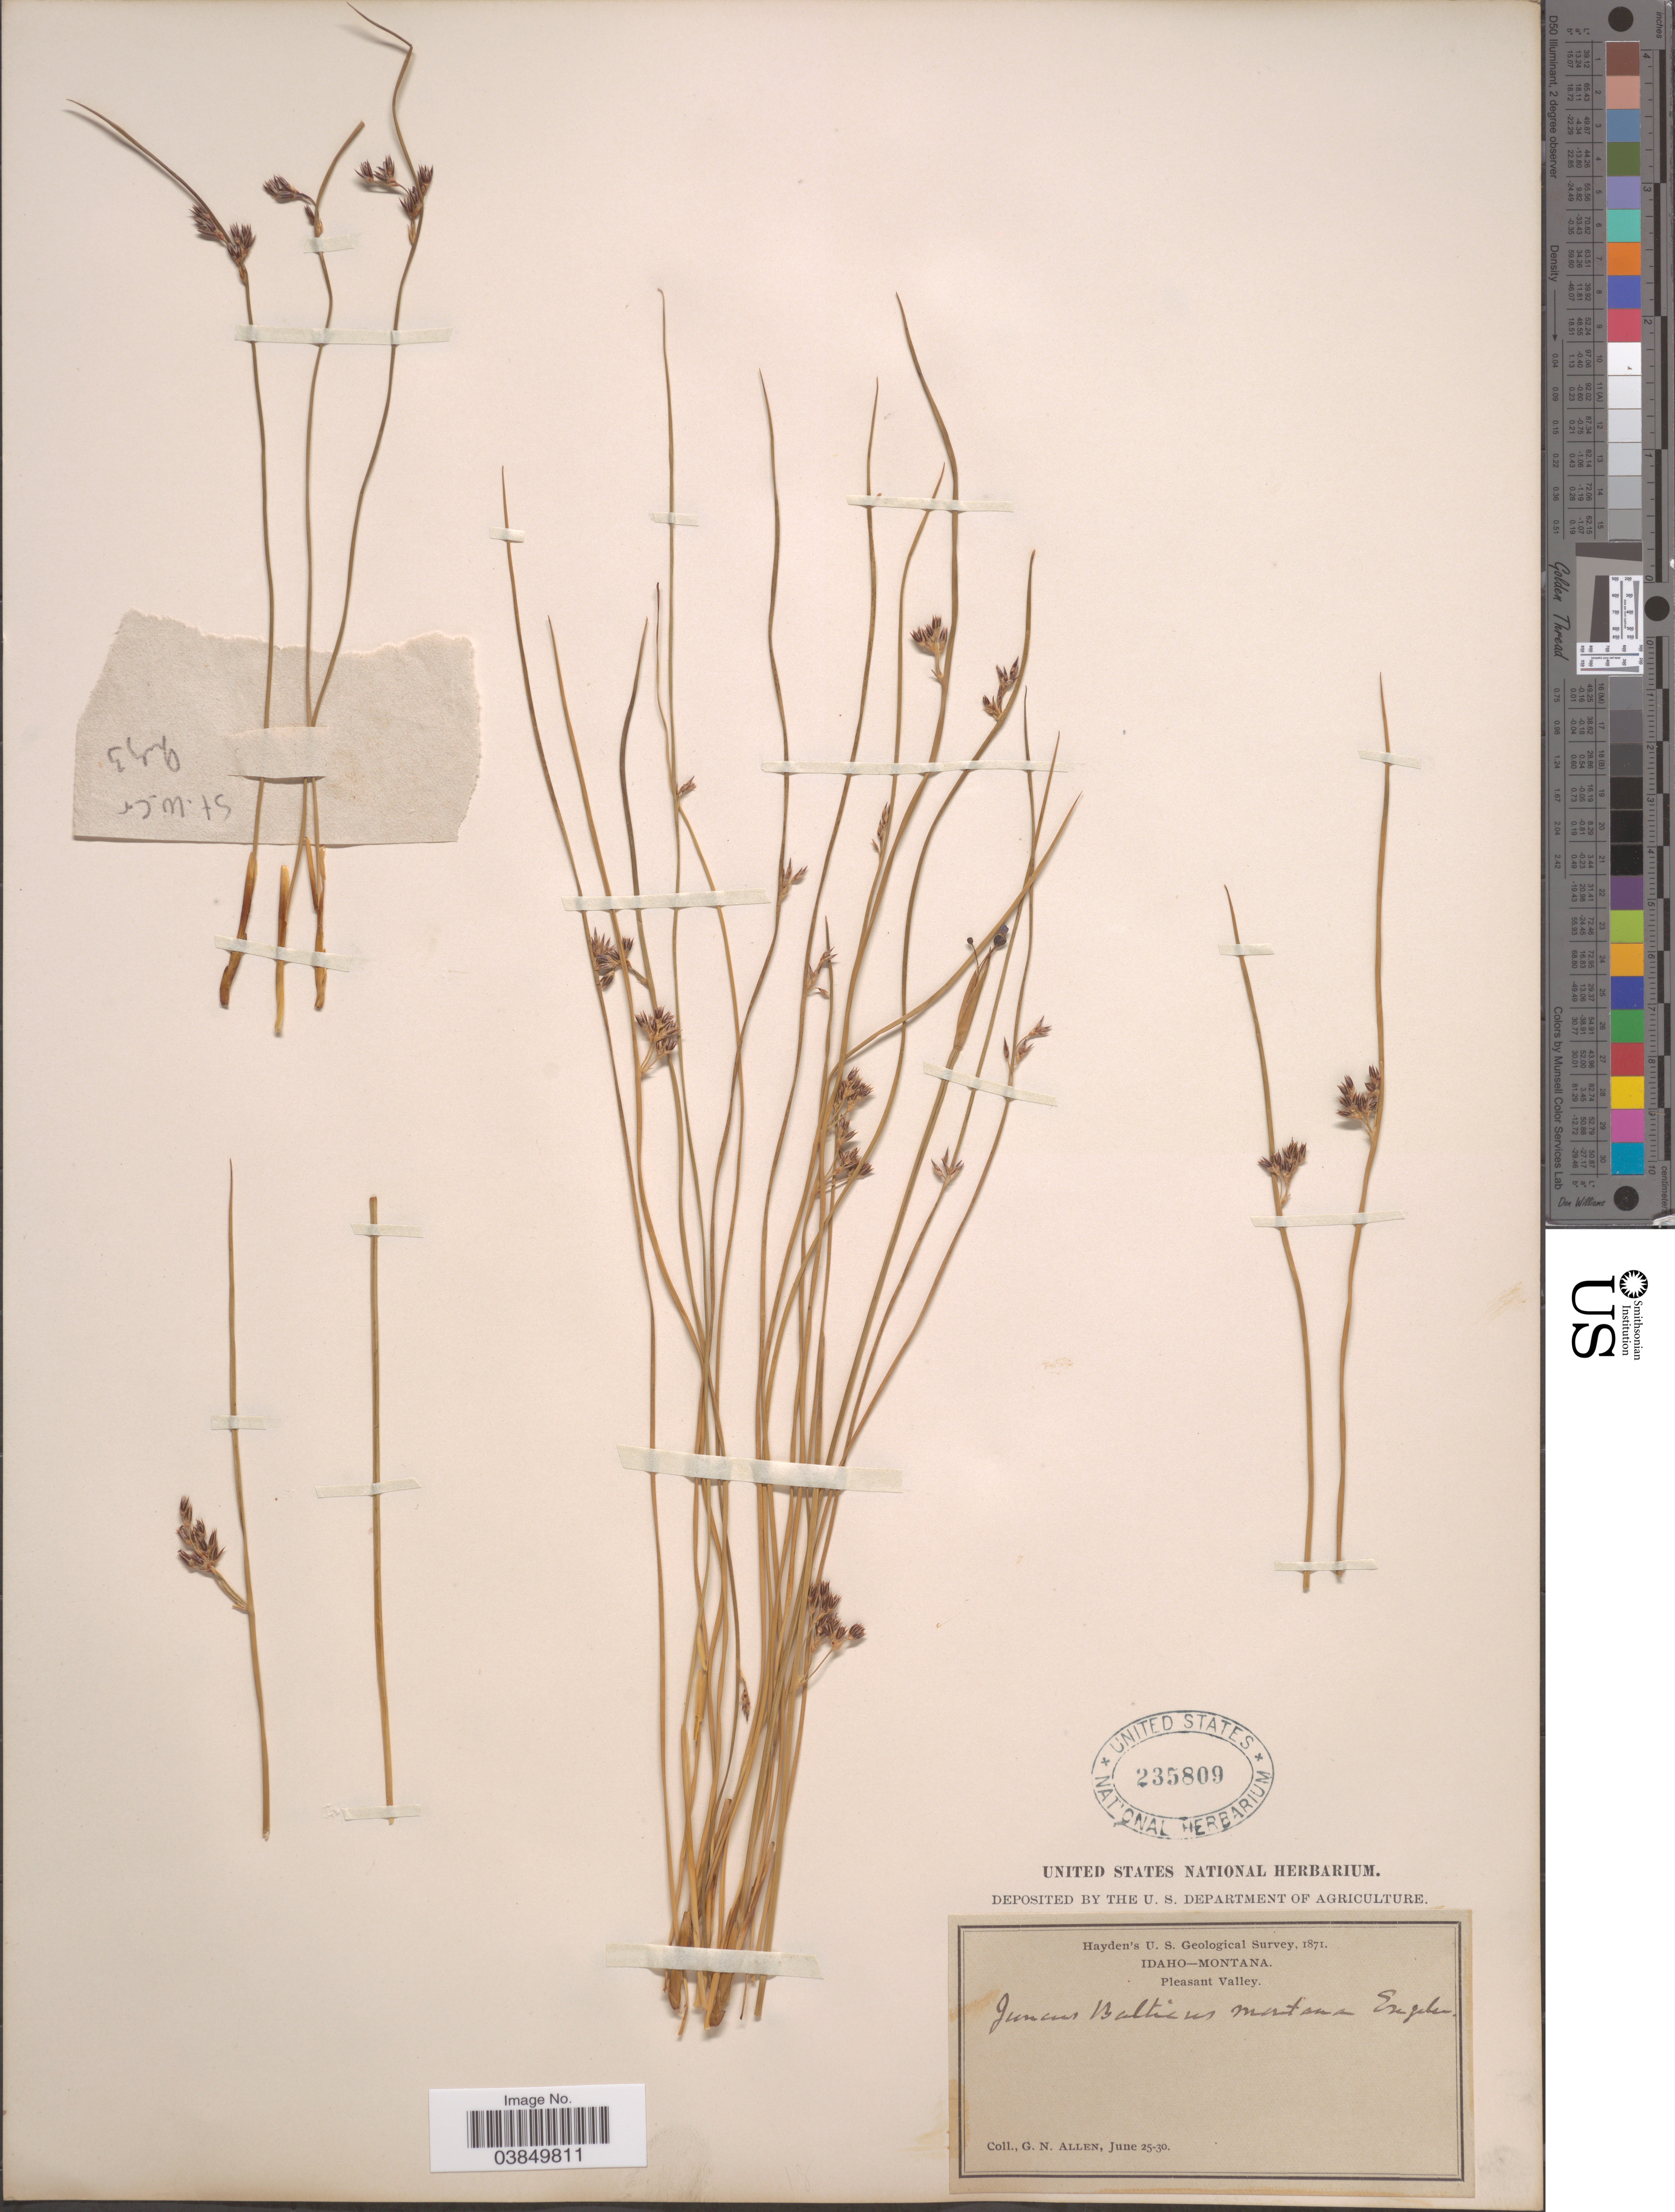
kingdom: Plantae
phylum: Tracheophyta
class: Liliopsida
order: Poales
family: Juncaceae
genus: Juncus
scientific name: Juncus balticus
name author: Willd.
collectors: G. N. Allen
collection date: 1871-06-25/1871-06-30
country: United States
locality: Idaho-Montana. Pleasant Valley.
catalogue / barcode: US 235809